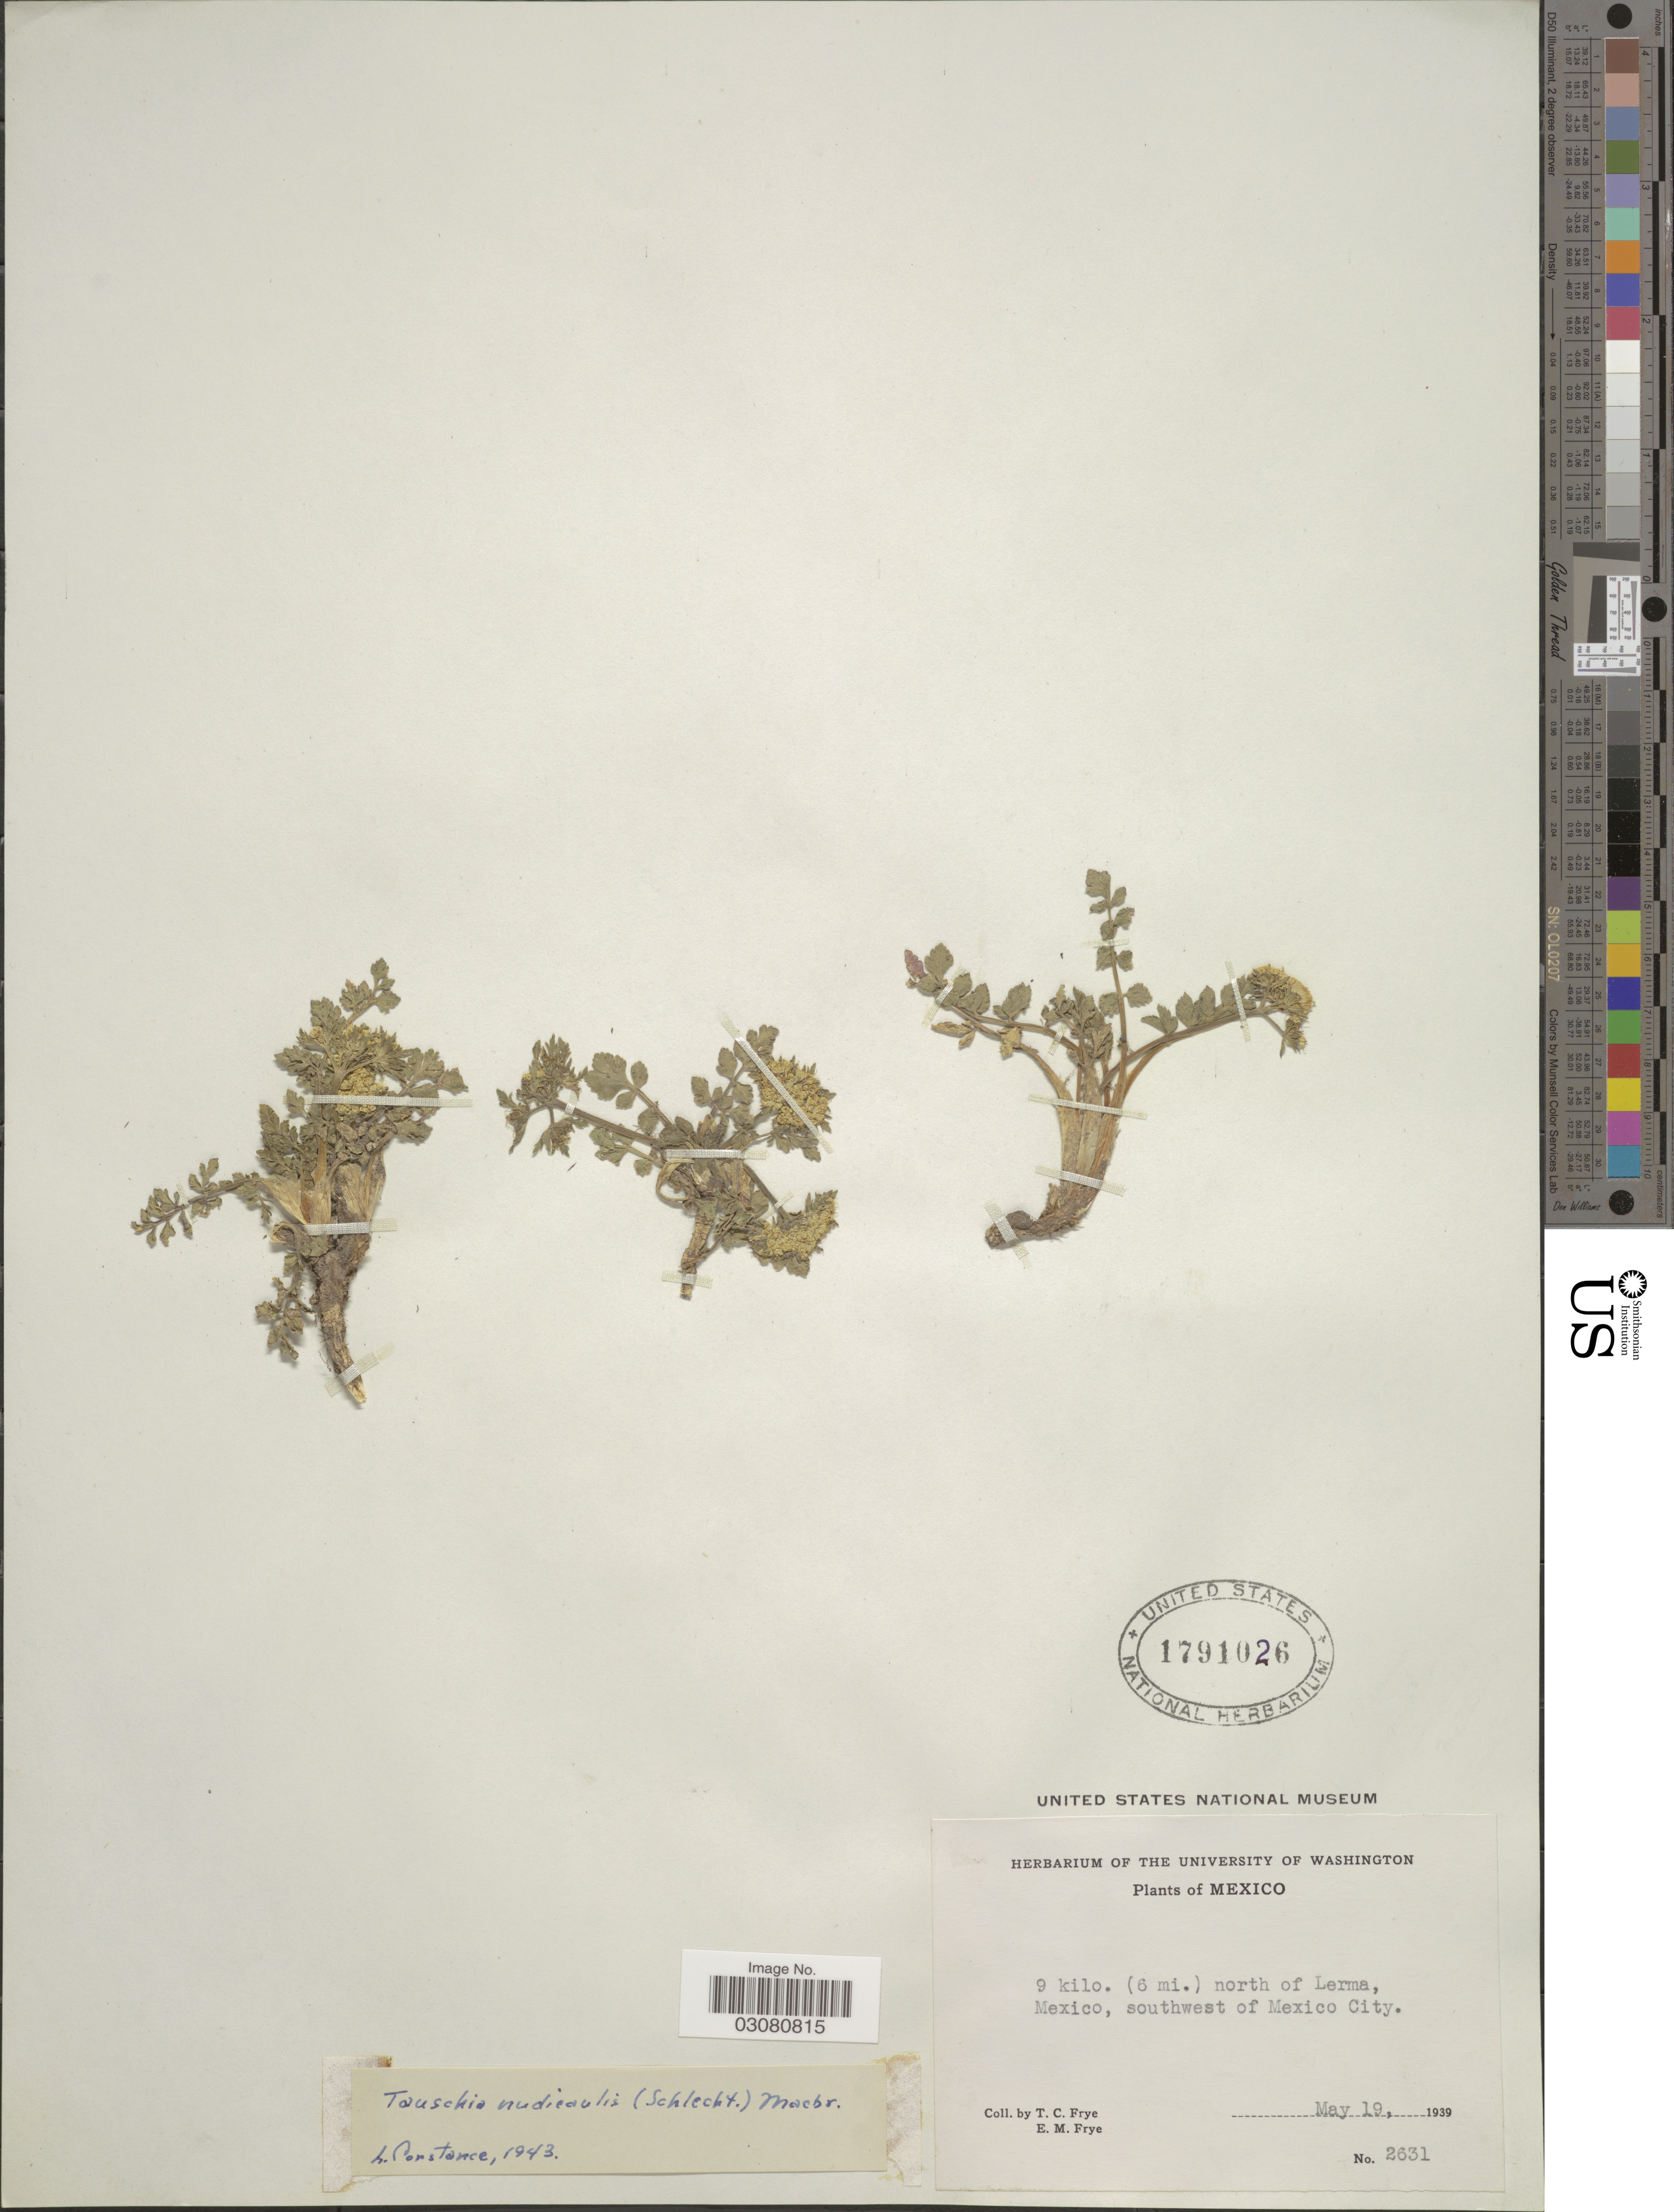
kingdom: Plantae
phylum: Tracheophyta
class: Magnoliopsida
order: Apiales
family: Apiaceae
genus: Tauschia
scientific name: Tauschia nudicaulis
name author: Schltdl.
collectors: T. C. Frye & E. Frye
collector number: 2631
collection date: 1939-05-19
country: Mexico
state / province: México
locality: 9 kilo. (6 mi.) north of Lerma, Mexico, southwest of Mexico City.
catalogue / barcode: US 1791026